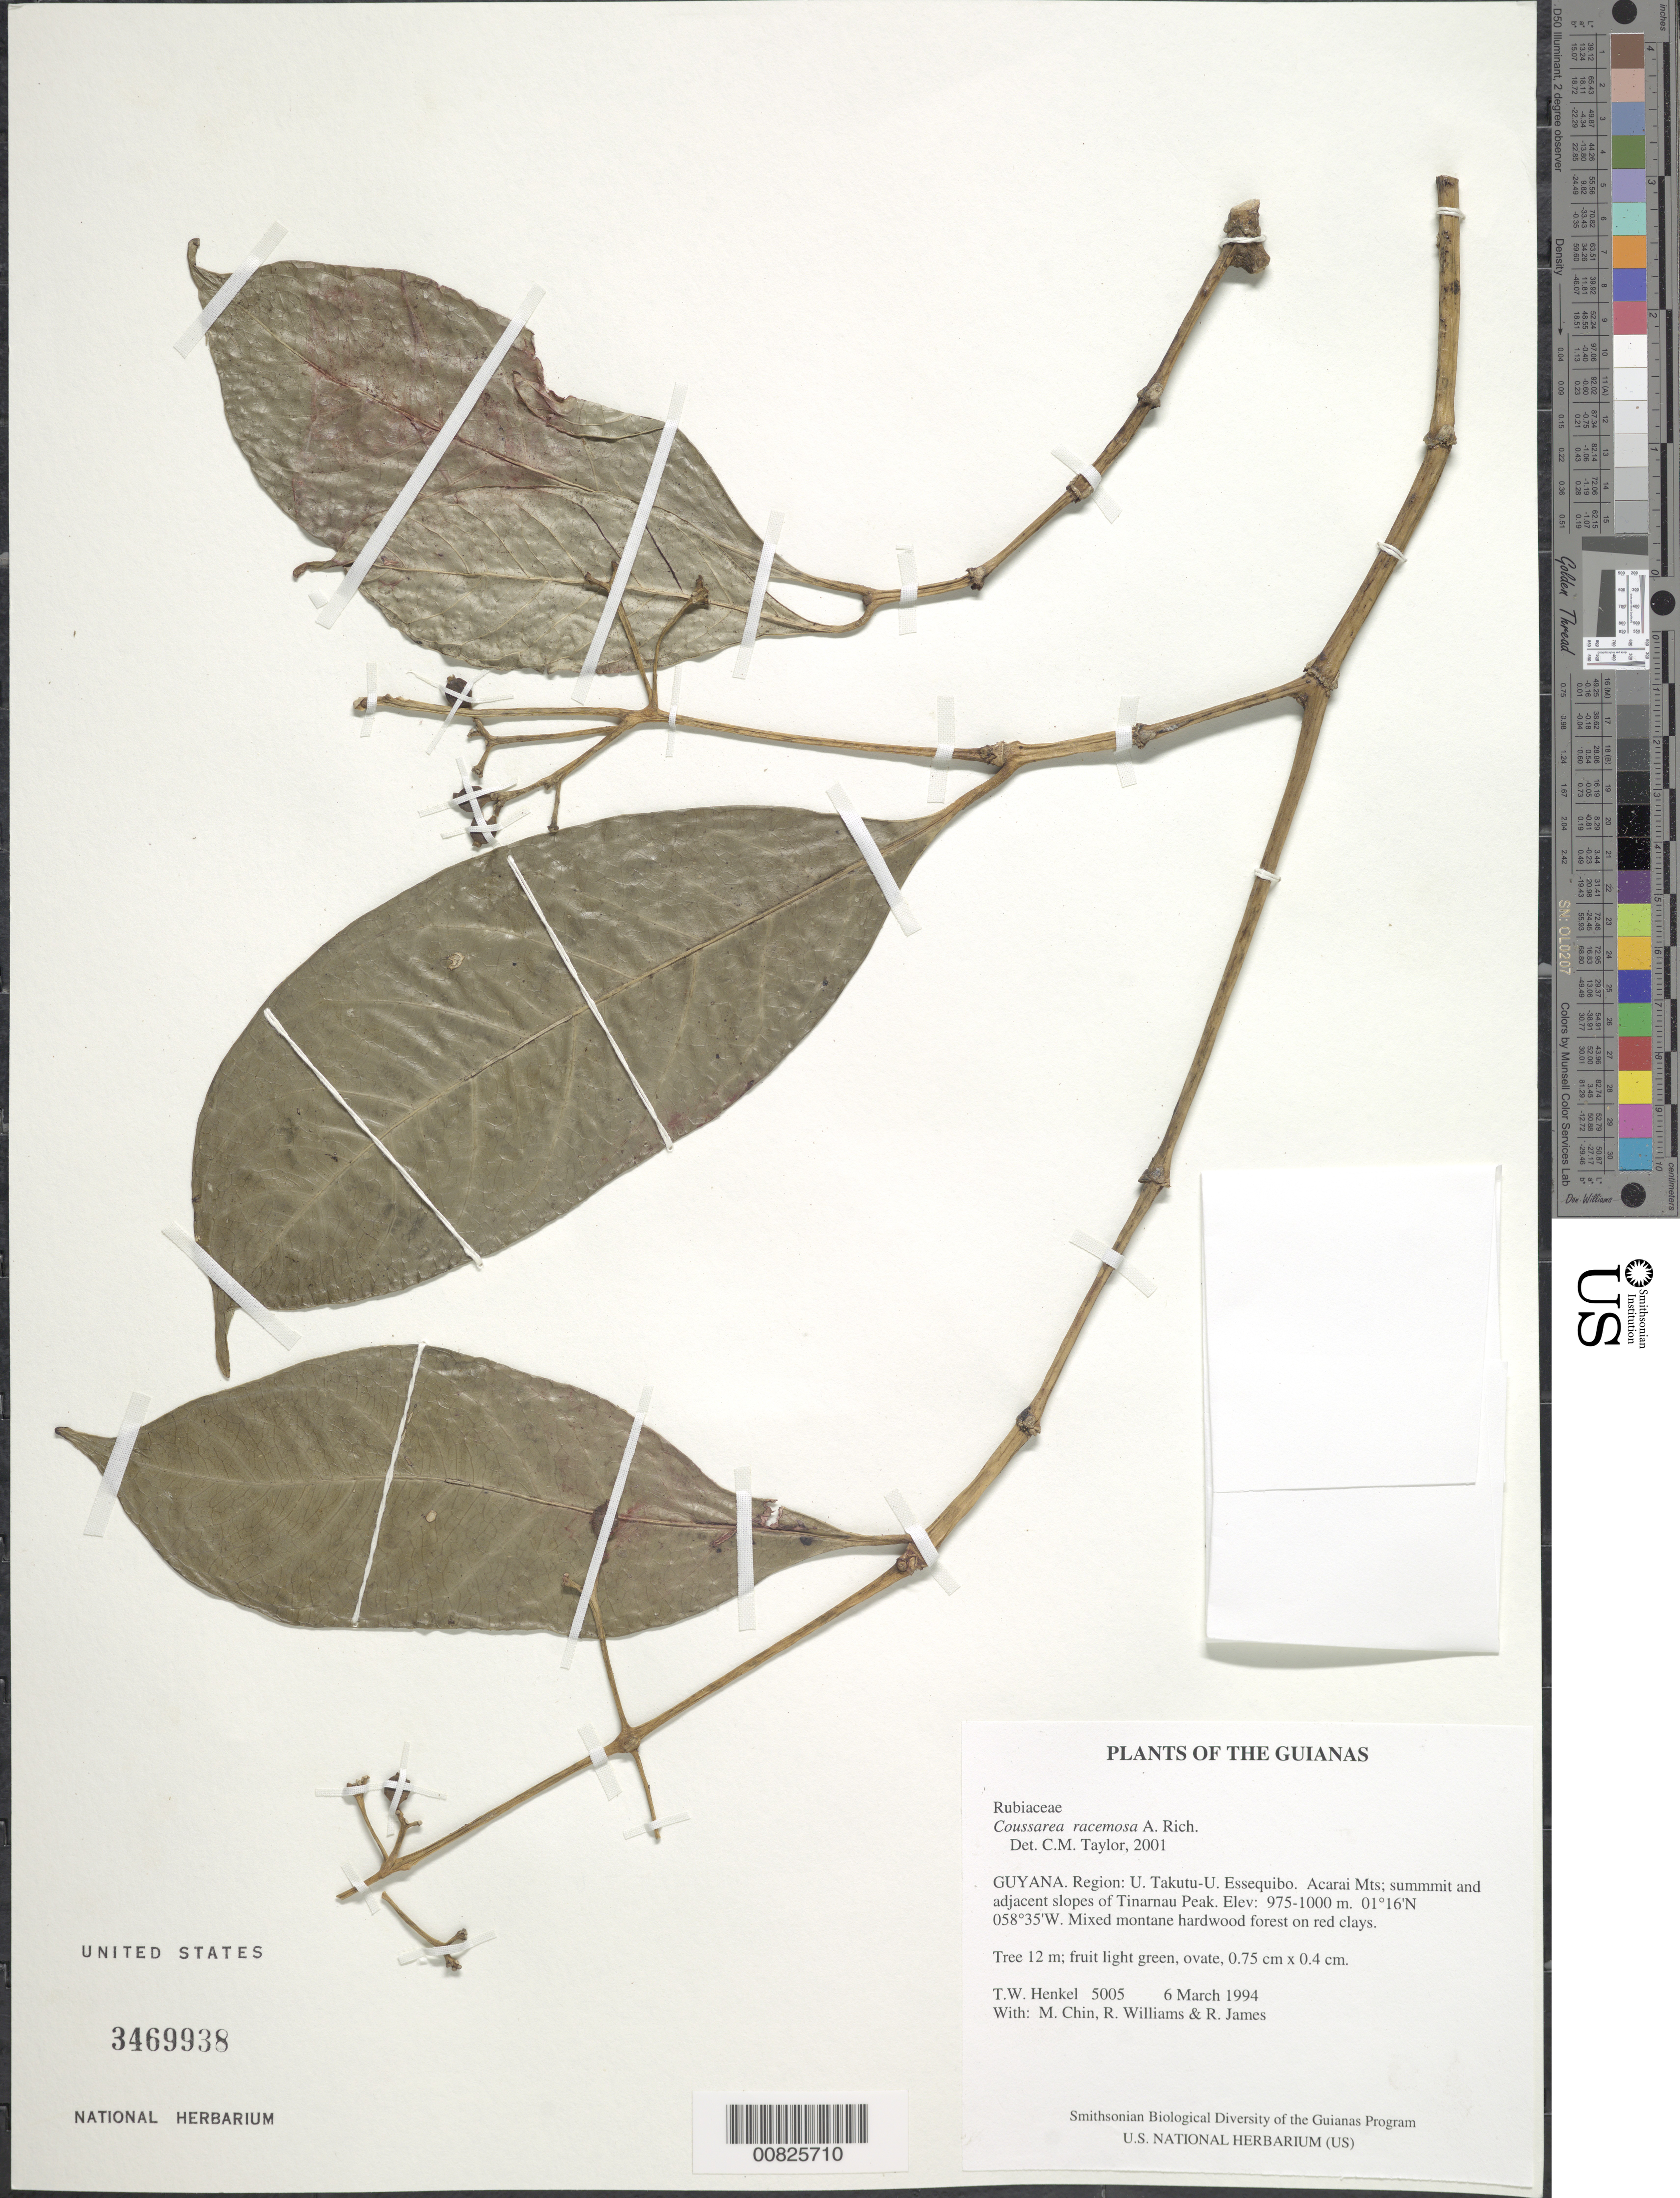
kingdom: Plantae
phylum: Tracheophyta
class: Magnoliopsida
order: Gentianales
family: Rubiaceae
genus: Coussarea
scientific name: Coussarea racemosa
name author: A. Rich.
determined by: Taylor, Charlotte M.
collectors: T. Henkel, M. Chin, R. Williams & R. James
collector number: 5005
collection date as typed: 6 March 1994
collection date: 1994-03-06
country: Guyana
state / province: U. Takutu-U. Essequibo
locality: Acarai Mts; summmit and adjacent slopes of Tinarnau Peak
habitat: Mixed montane hardwood forest on red clays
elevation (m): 975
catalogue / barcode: US 3469938